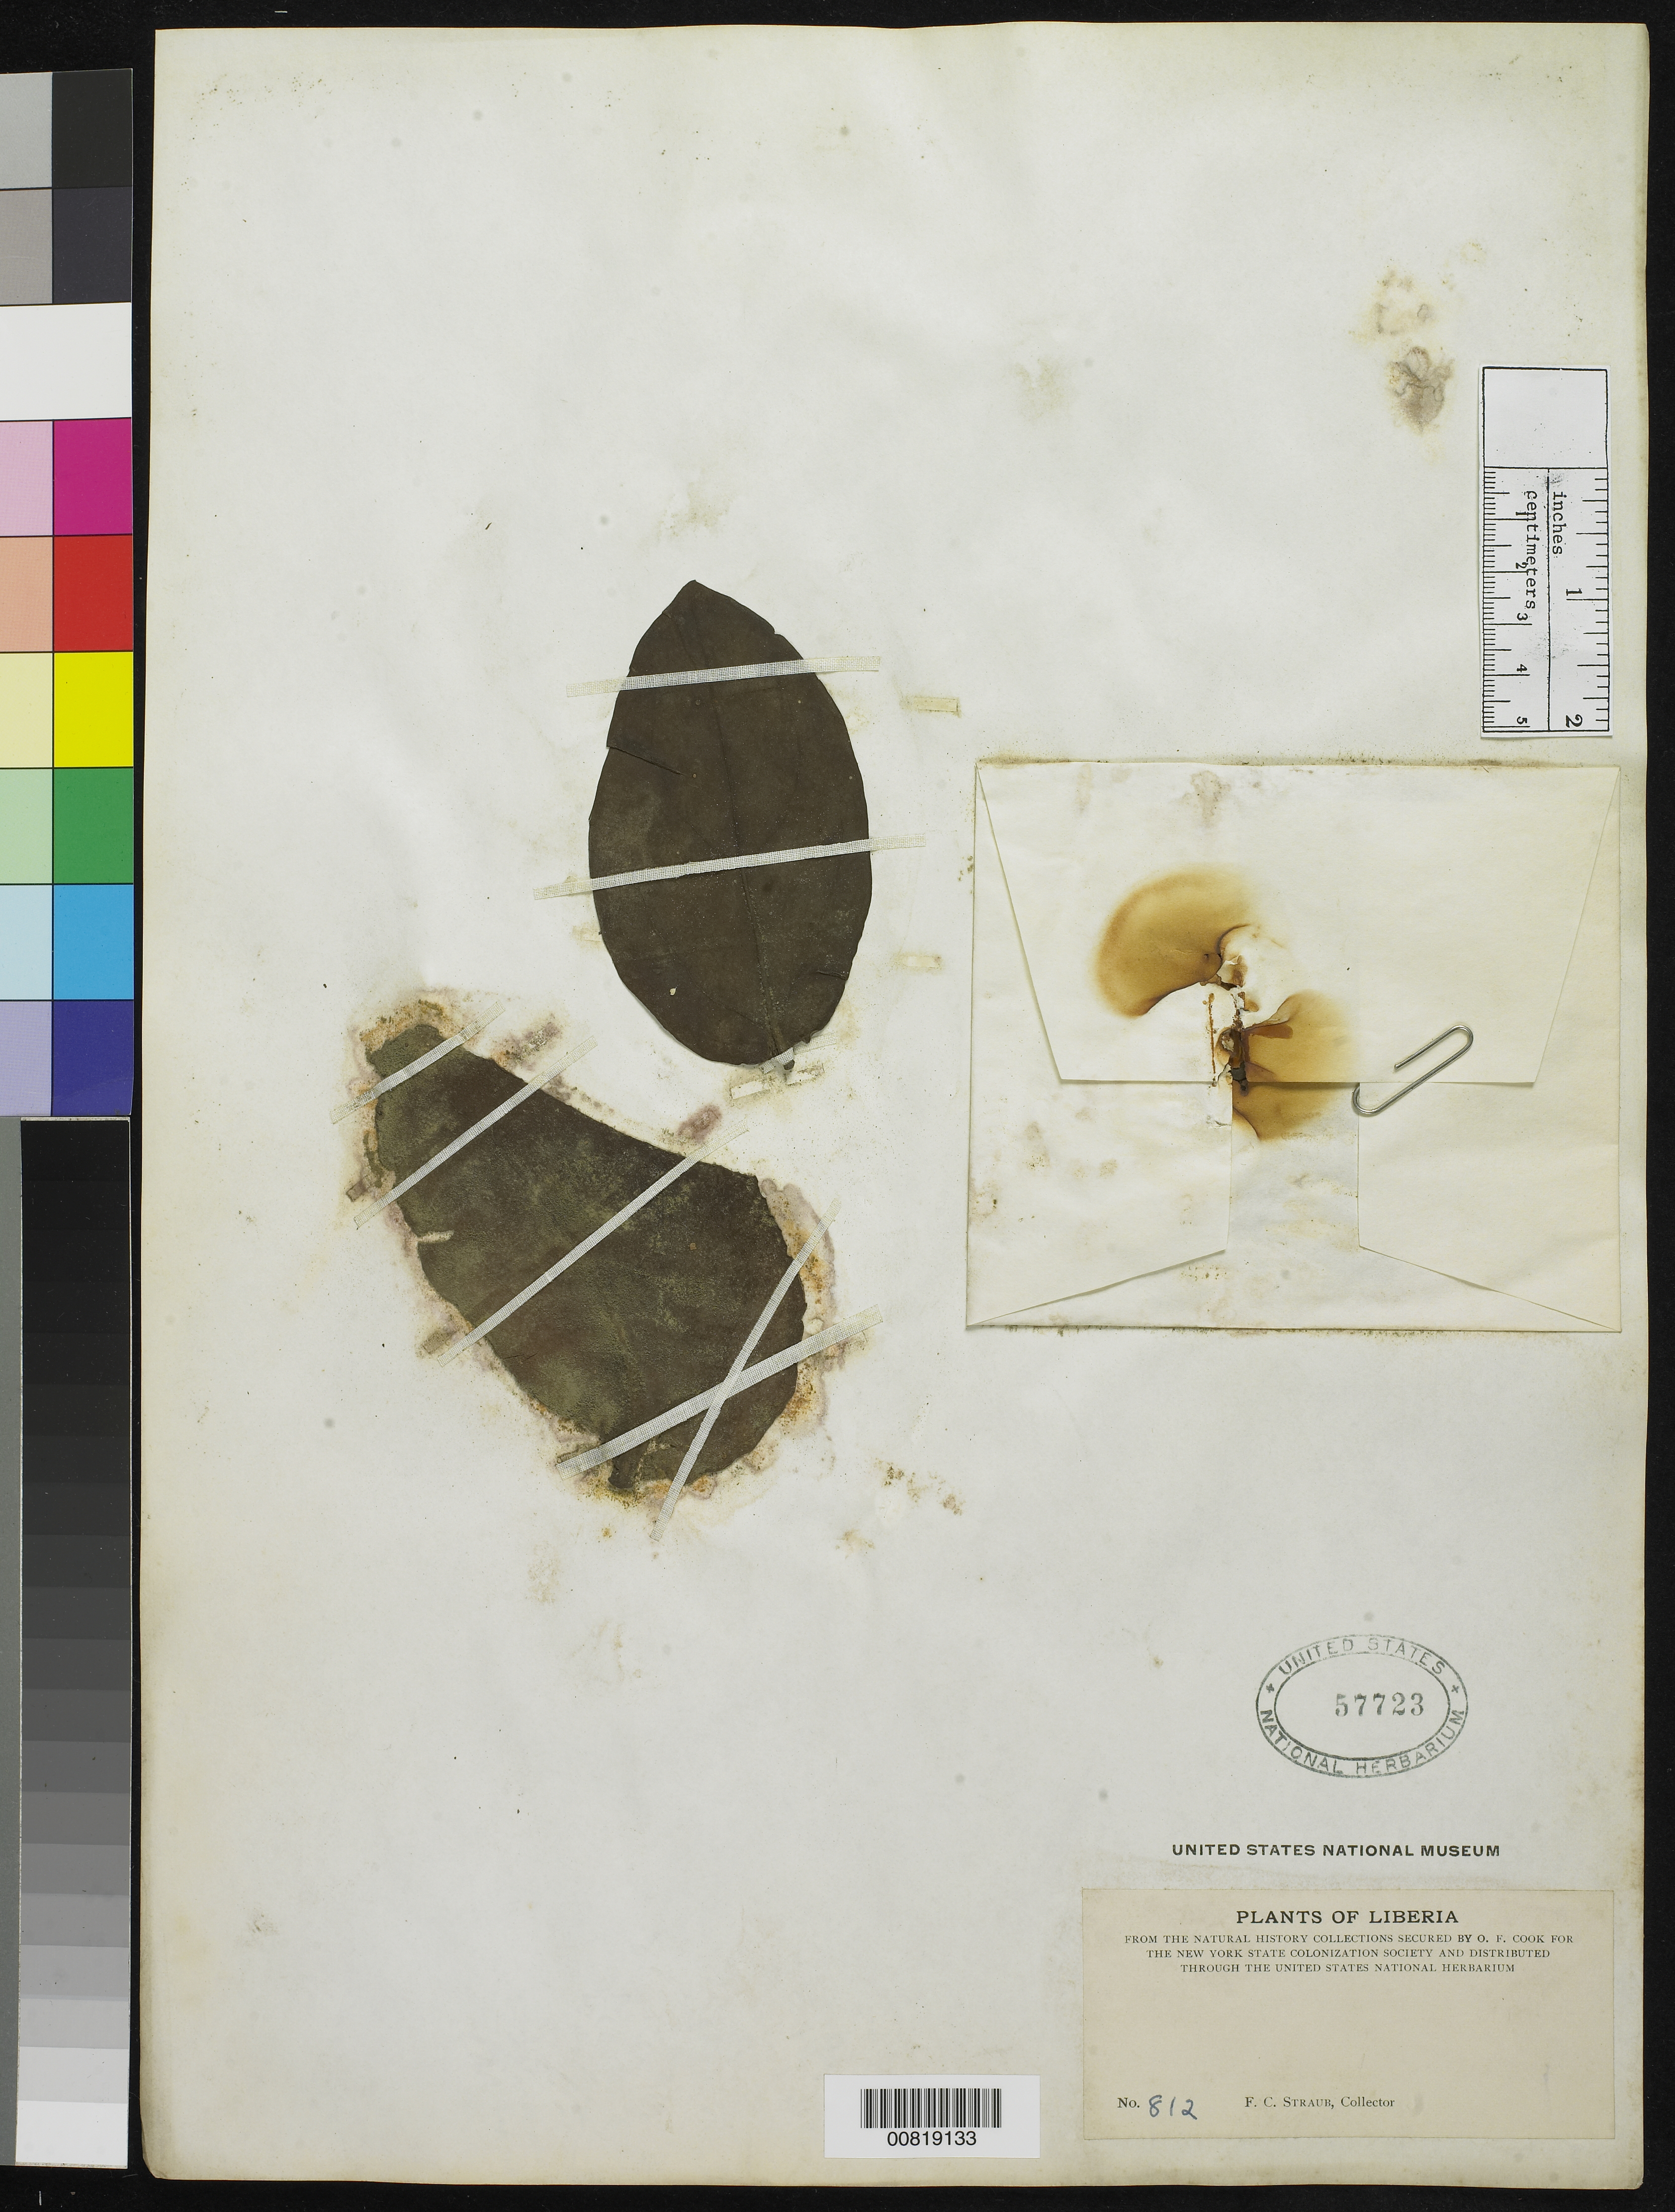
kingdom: Plantae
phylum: Tracheophyta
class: Magnoliopsida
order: Lamiales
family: Acanthaceae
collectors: F. Straub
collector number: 812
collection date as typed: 18--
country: Liberia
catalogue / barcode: US 57723